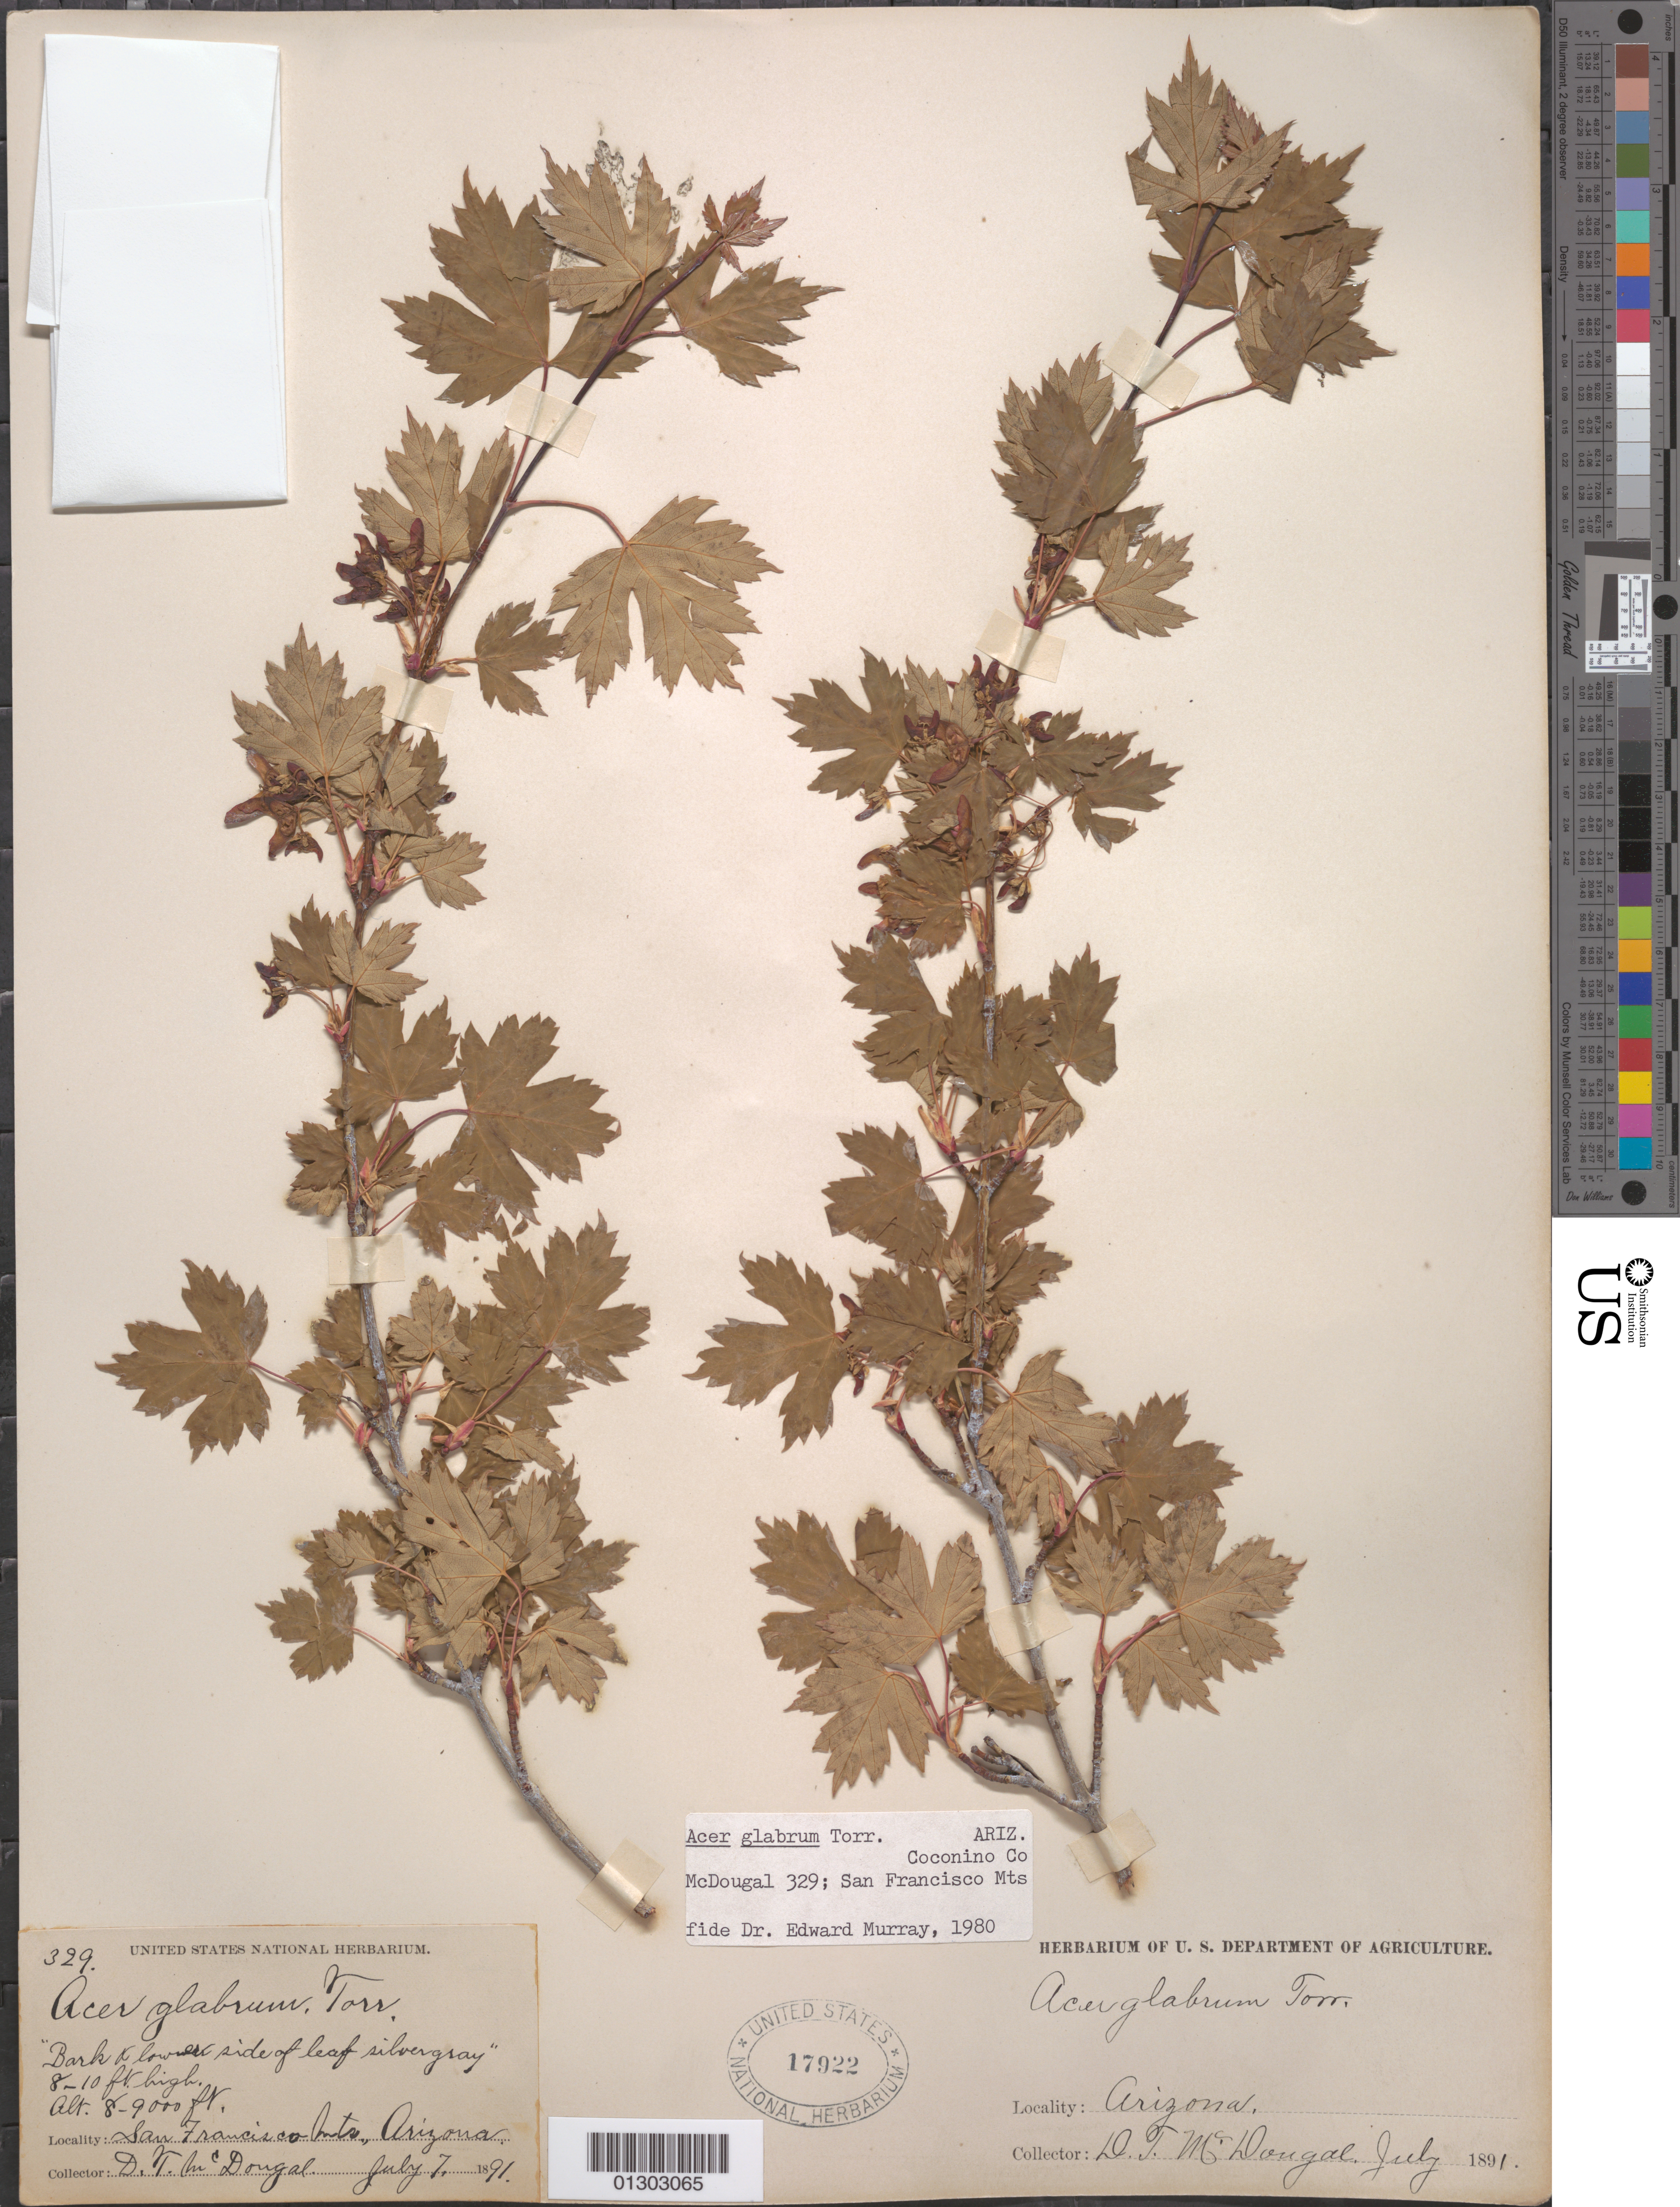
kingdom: Plantae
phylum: Tracheophyta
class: Magnoliopsida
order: Sapindales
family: Sapindaceae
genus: Acer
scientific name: Acer glabrum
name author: Torr.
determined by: Murray, Edward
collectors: D. McDougal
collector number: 329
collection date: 1891-07-07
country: United States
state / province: Arizona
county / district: Coconino County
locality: San Francisco Mts.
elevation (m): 2438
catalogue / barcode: US 17922